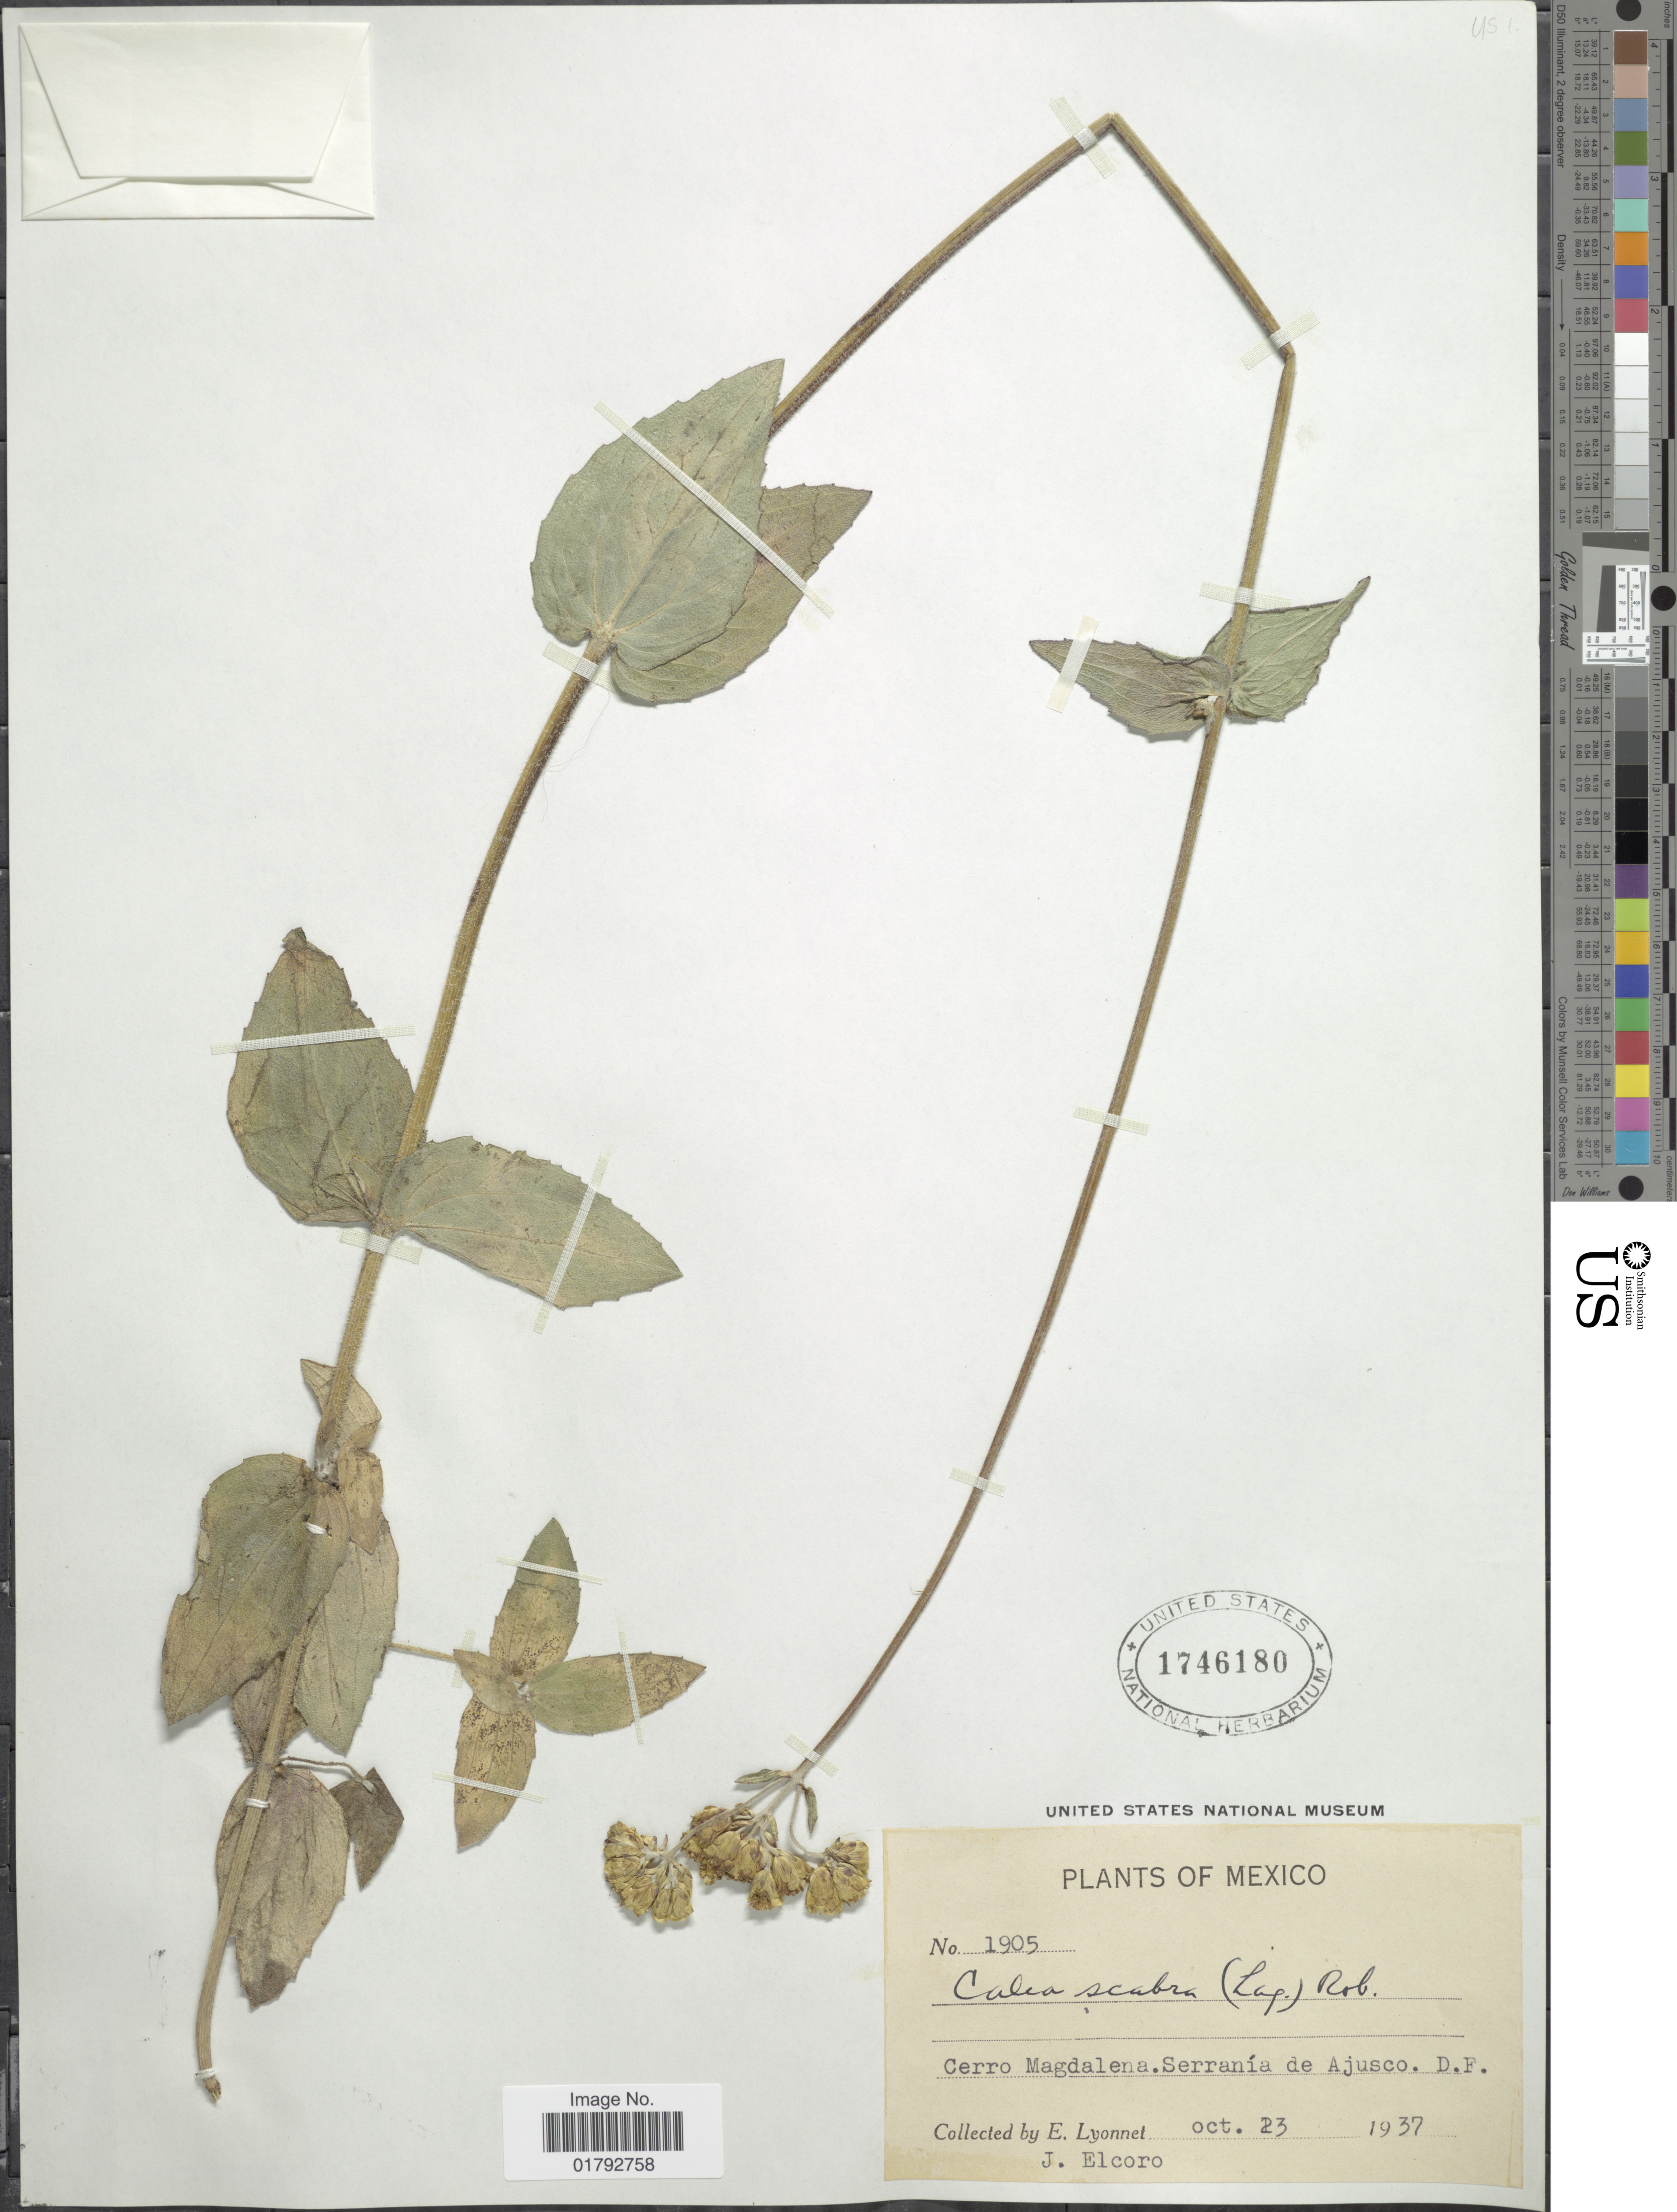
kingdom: Plantae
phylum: Tracheophyta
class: Magnoliopsida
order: Asterales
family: Asteraceae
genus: Alloispermum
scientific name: Alloispermum scabrum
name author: (Lag.) H. Rob.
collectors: E. Lyonnet & J. Elcoro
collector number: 1905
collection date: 1937-10-23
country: Mexico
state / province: Distrito Federal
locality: Cerro Magdalena.Serrania de Ajusco. D. F.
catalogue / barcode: US 1746180